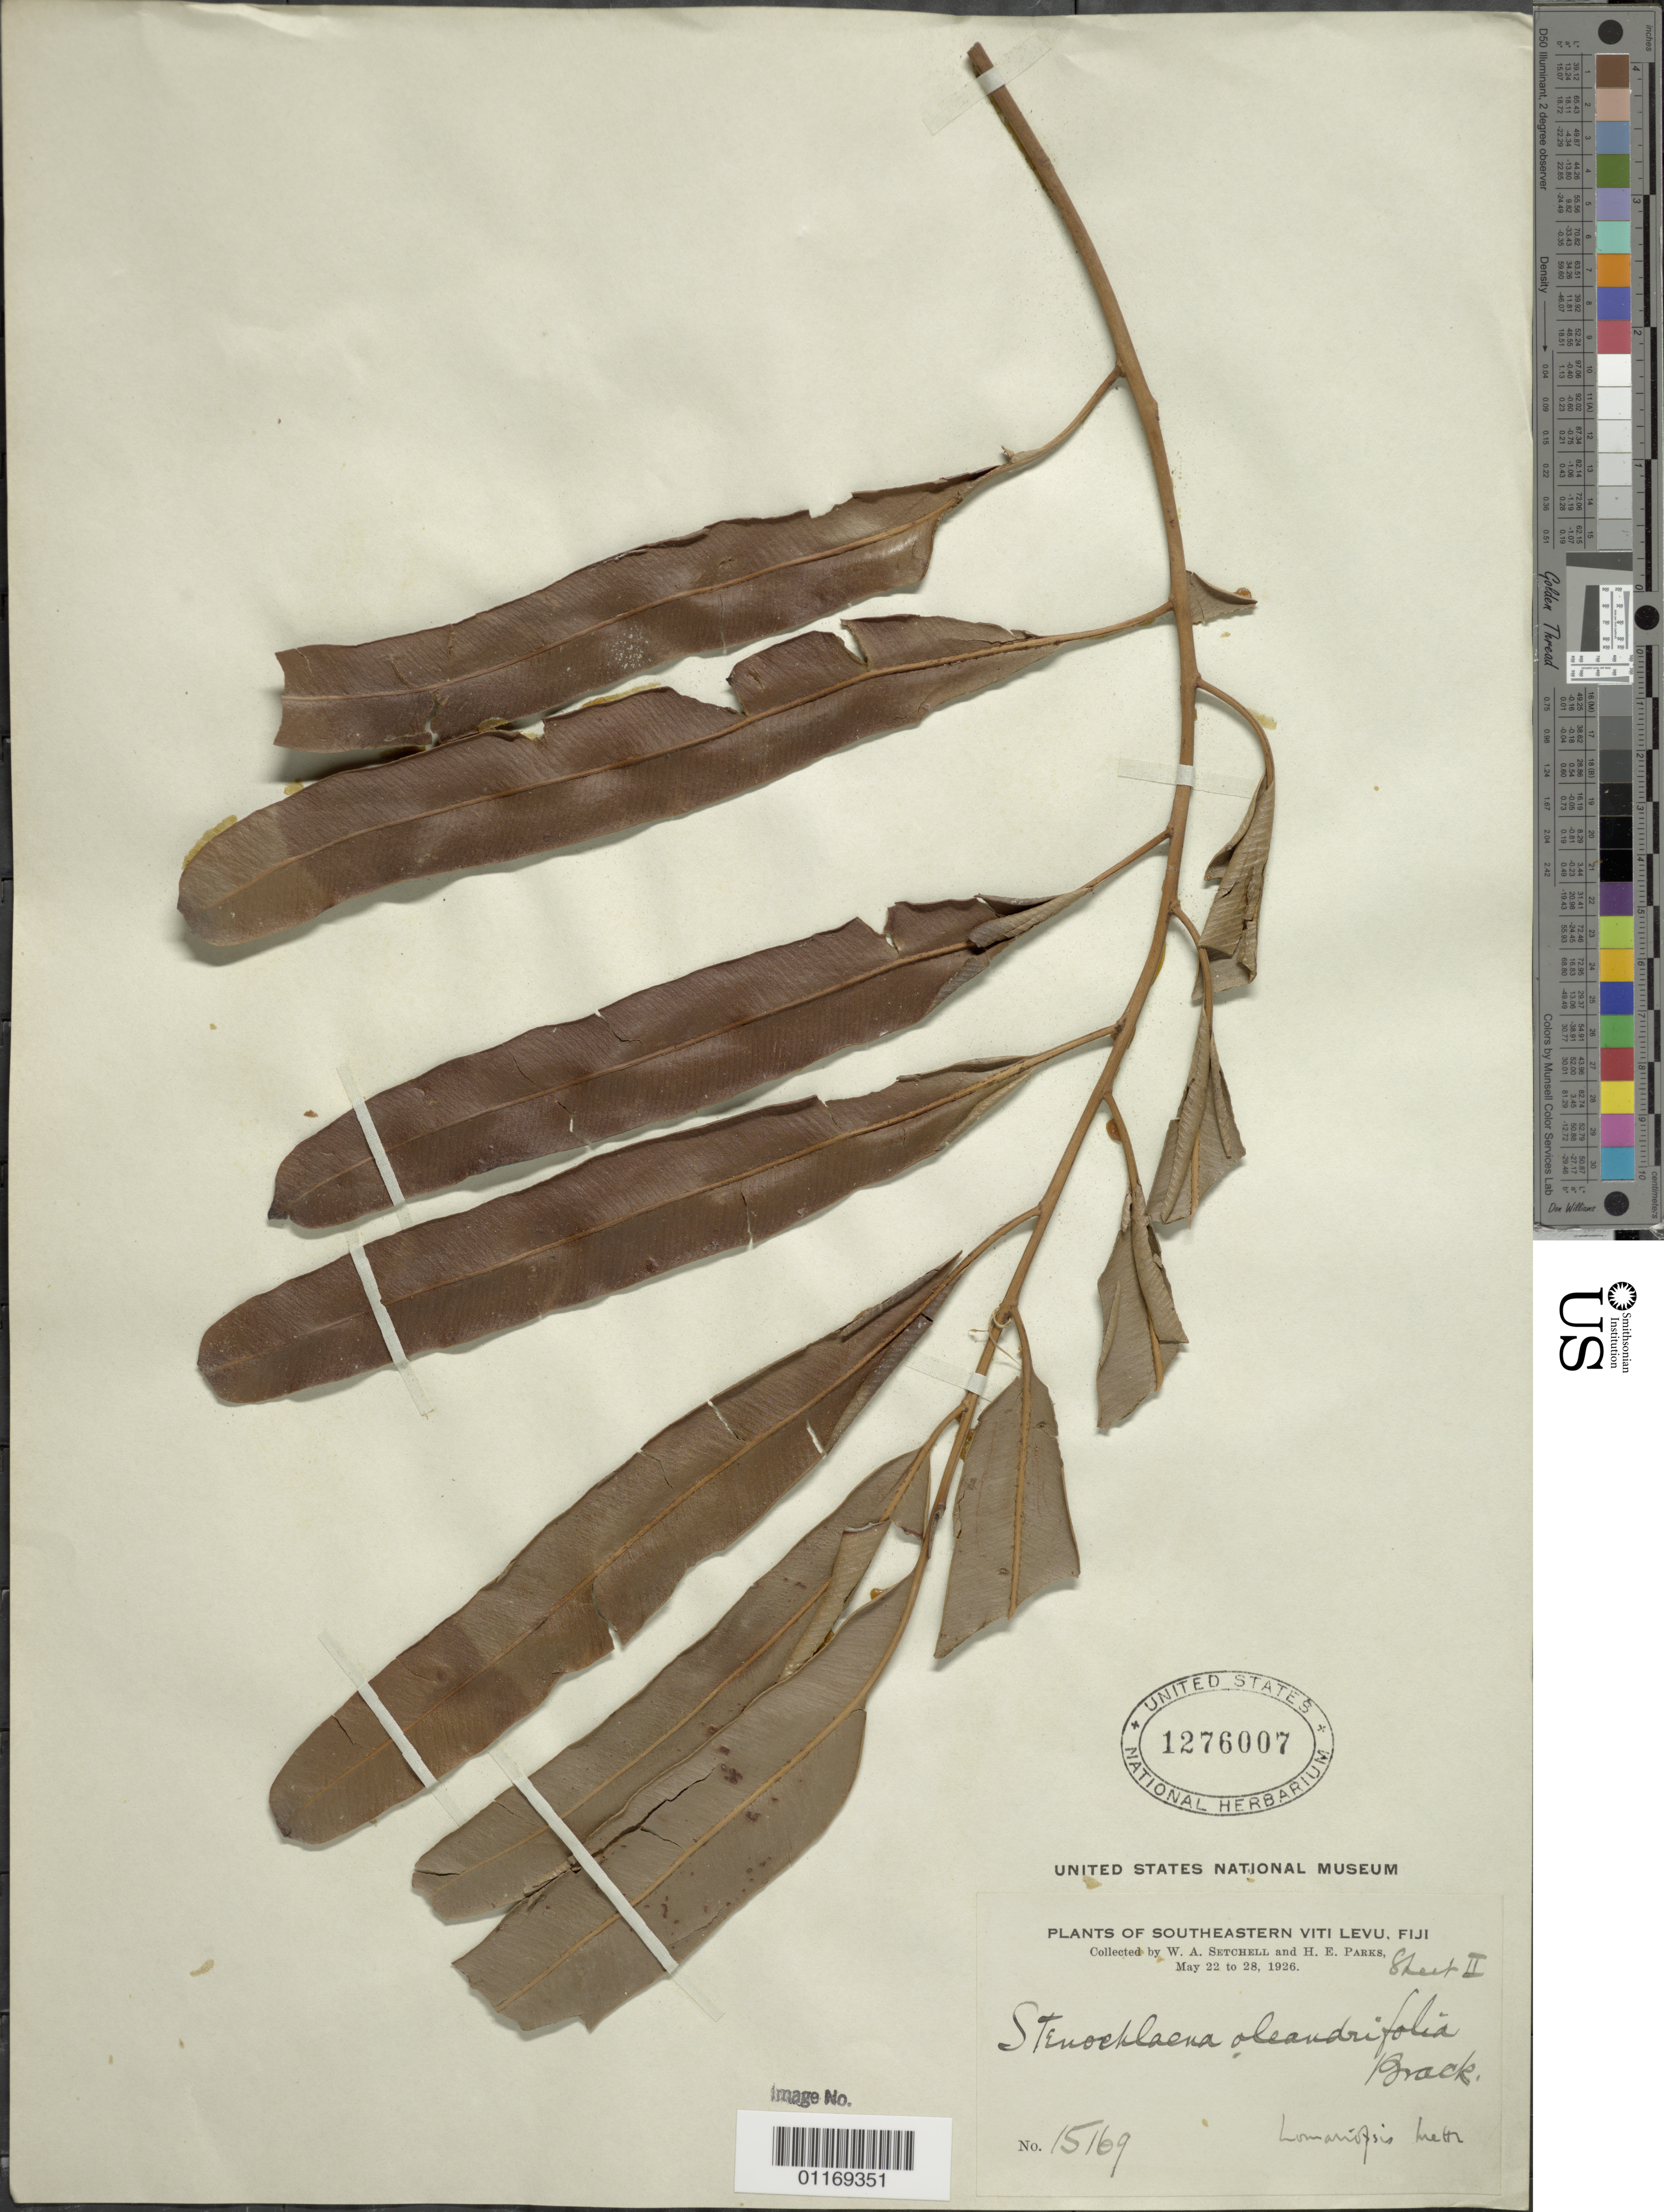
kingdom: Plantae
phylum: Tracheophyta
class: Polypodiopsida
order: Polypodiales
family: Lomariopsidaceae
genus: Lomariopsis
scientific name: Lomariopsis oleandrifolia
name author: (Brack.) Holttum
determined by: Holttum, Richard E.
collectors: W. Setchell & H. E. Parks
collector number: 15169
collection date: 1926-05-23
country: Fiji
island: Viti Levu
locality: Naitasiri: Tamavua-Sawani road.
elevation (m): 200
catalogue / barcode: US 1276007